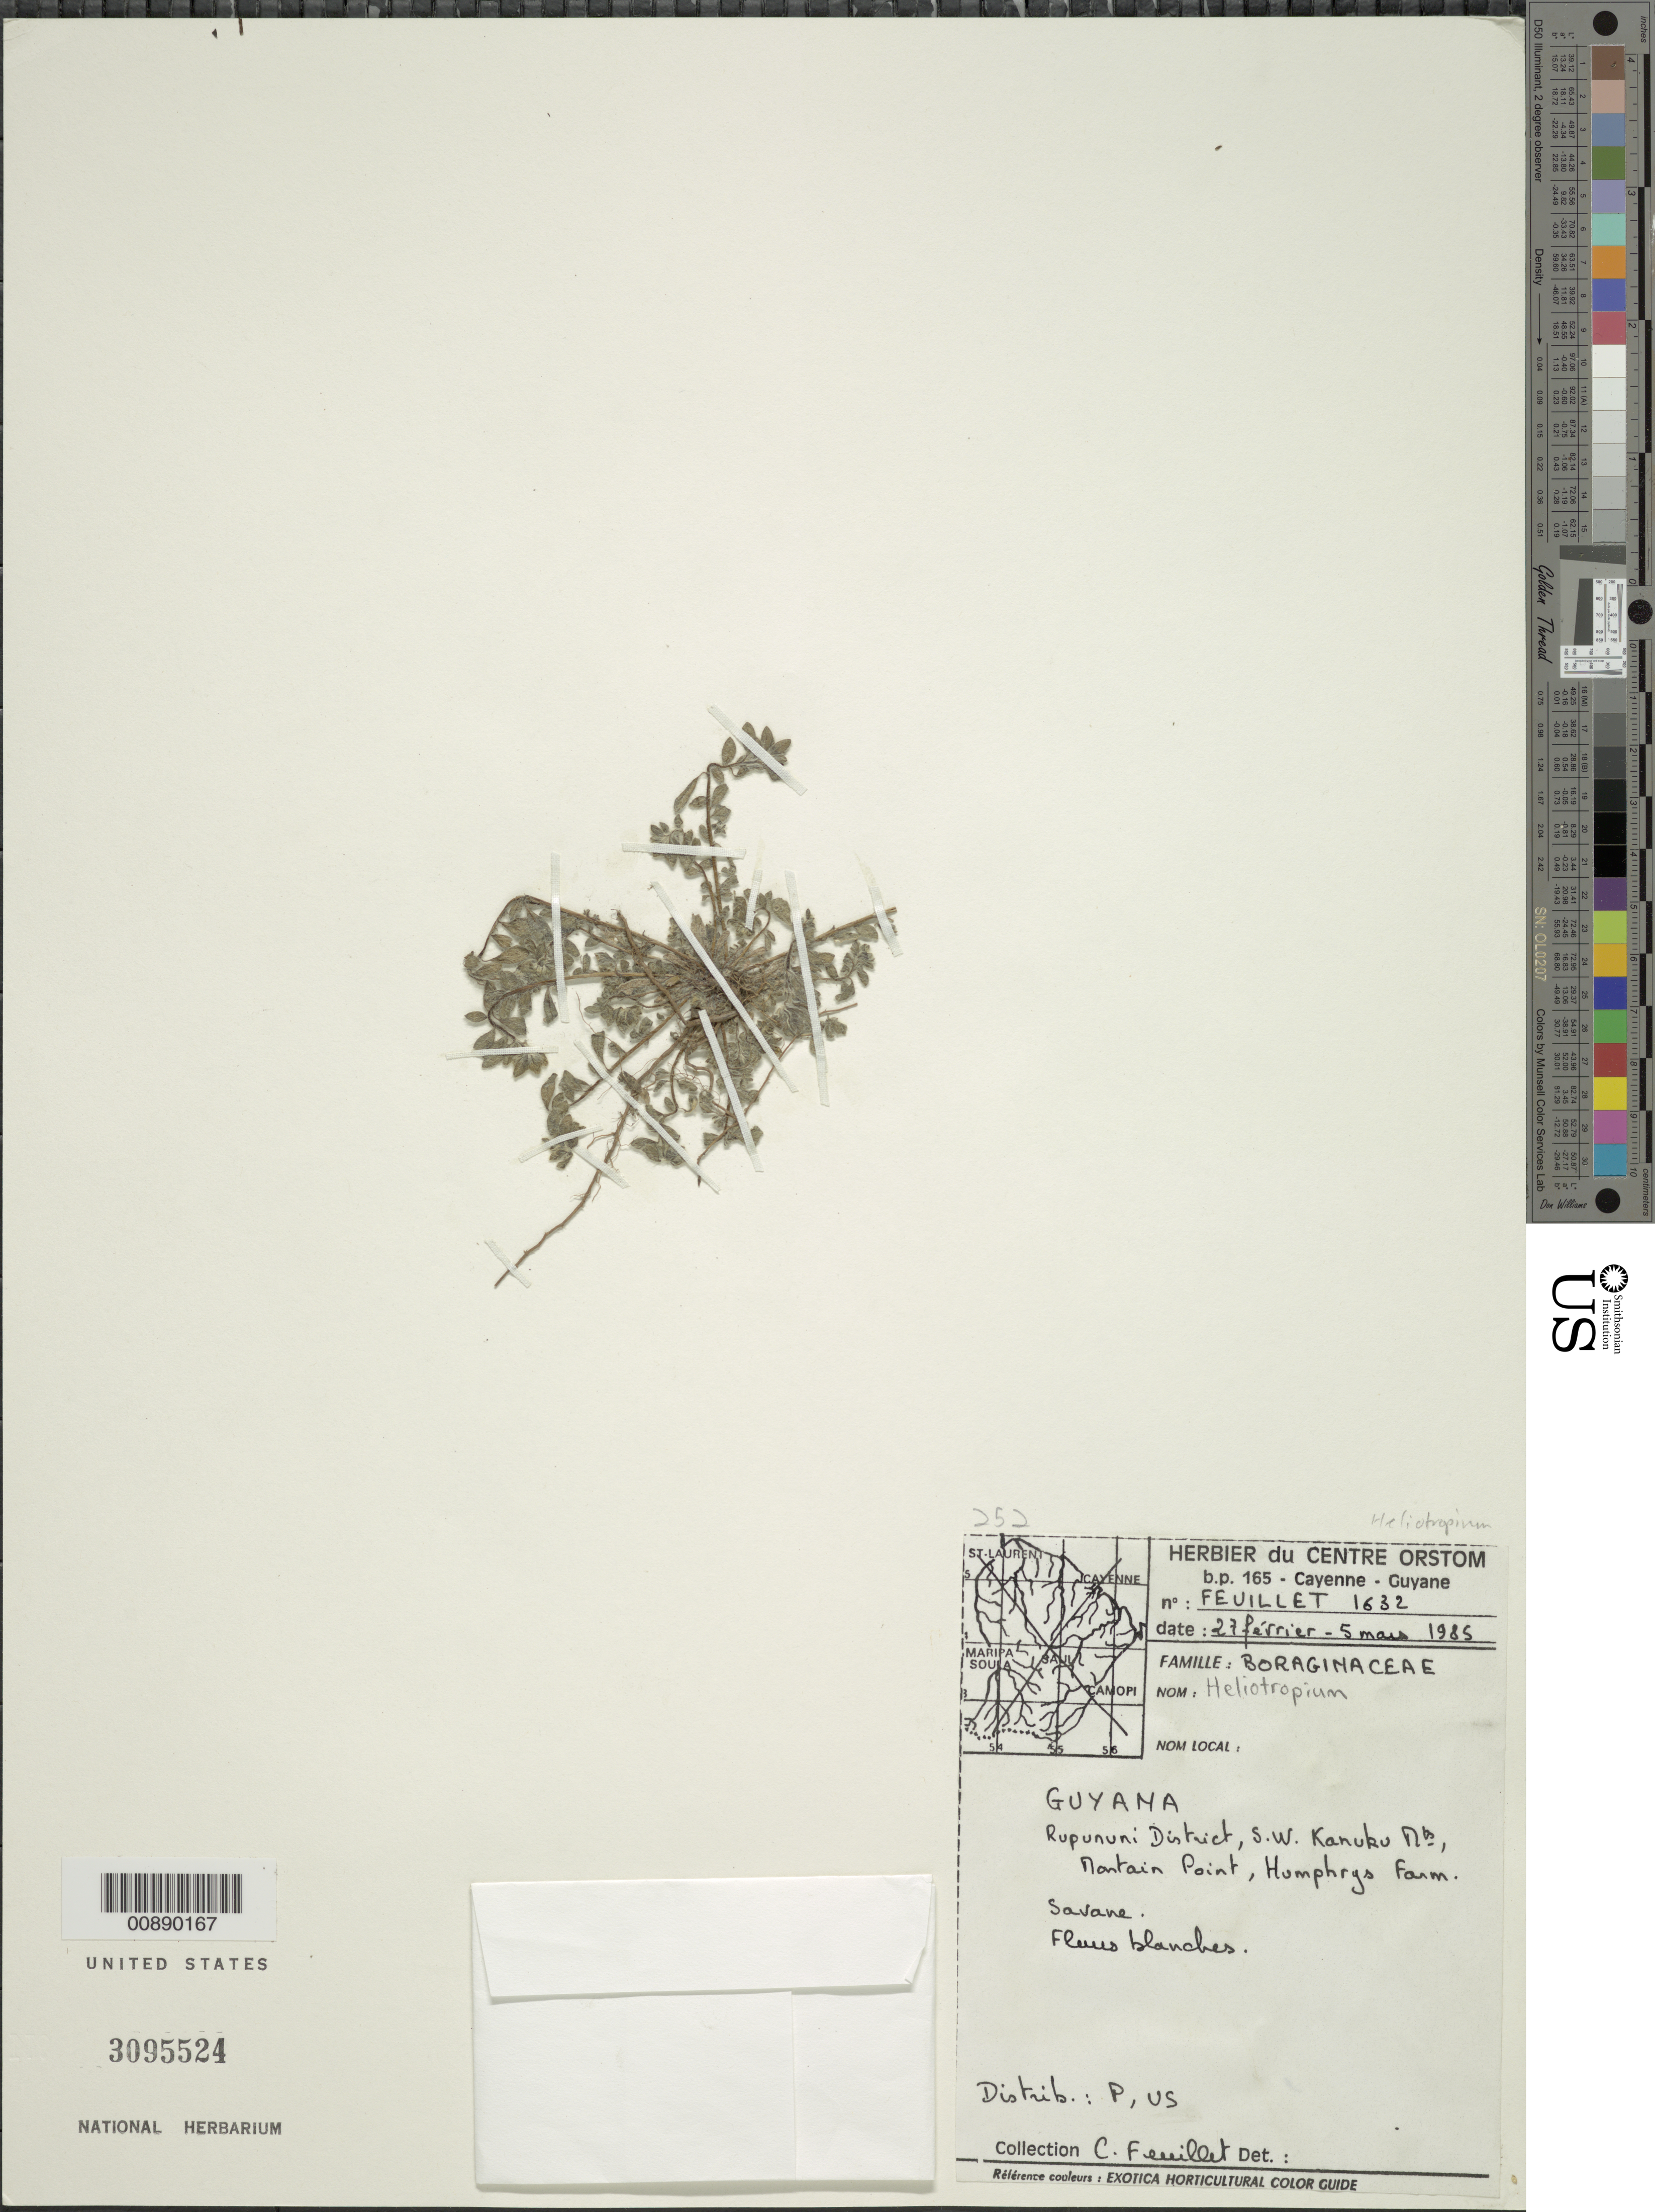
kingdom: Plantae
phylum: Tracheophyta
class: Magnoliopsida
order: Boraginales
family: Heliotropiaceae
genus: Heliotropium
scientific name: Heliotropium sp.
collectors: C. Feuillet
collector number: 1632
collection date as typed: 27-Feb-85 to 5-Mar-85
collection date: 1985-02-27/1985-03-05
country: Guyana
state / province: U. Demerara-Berbice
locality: Kanuku Mts., Rupununi District, SW Mountain Point, Humphrys Farm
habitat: Savanna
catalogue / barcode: US 3095524